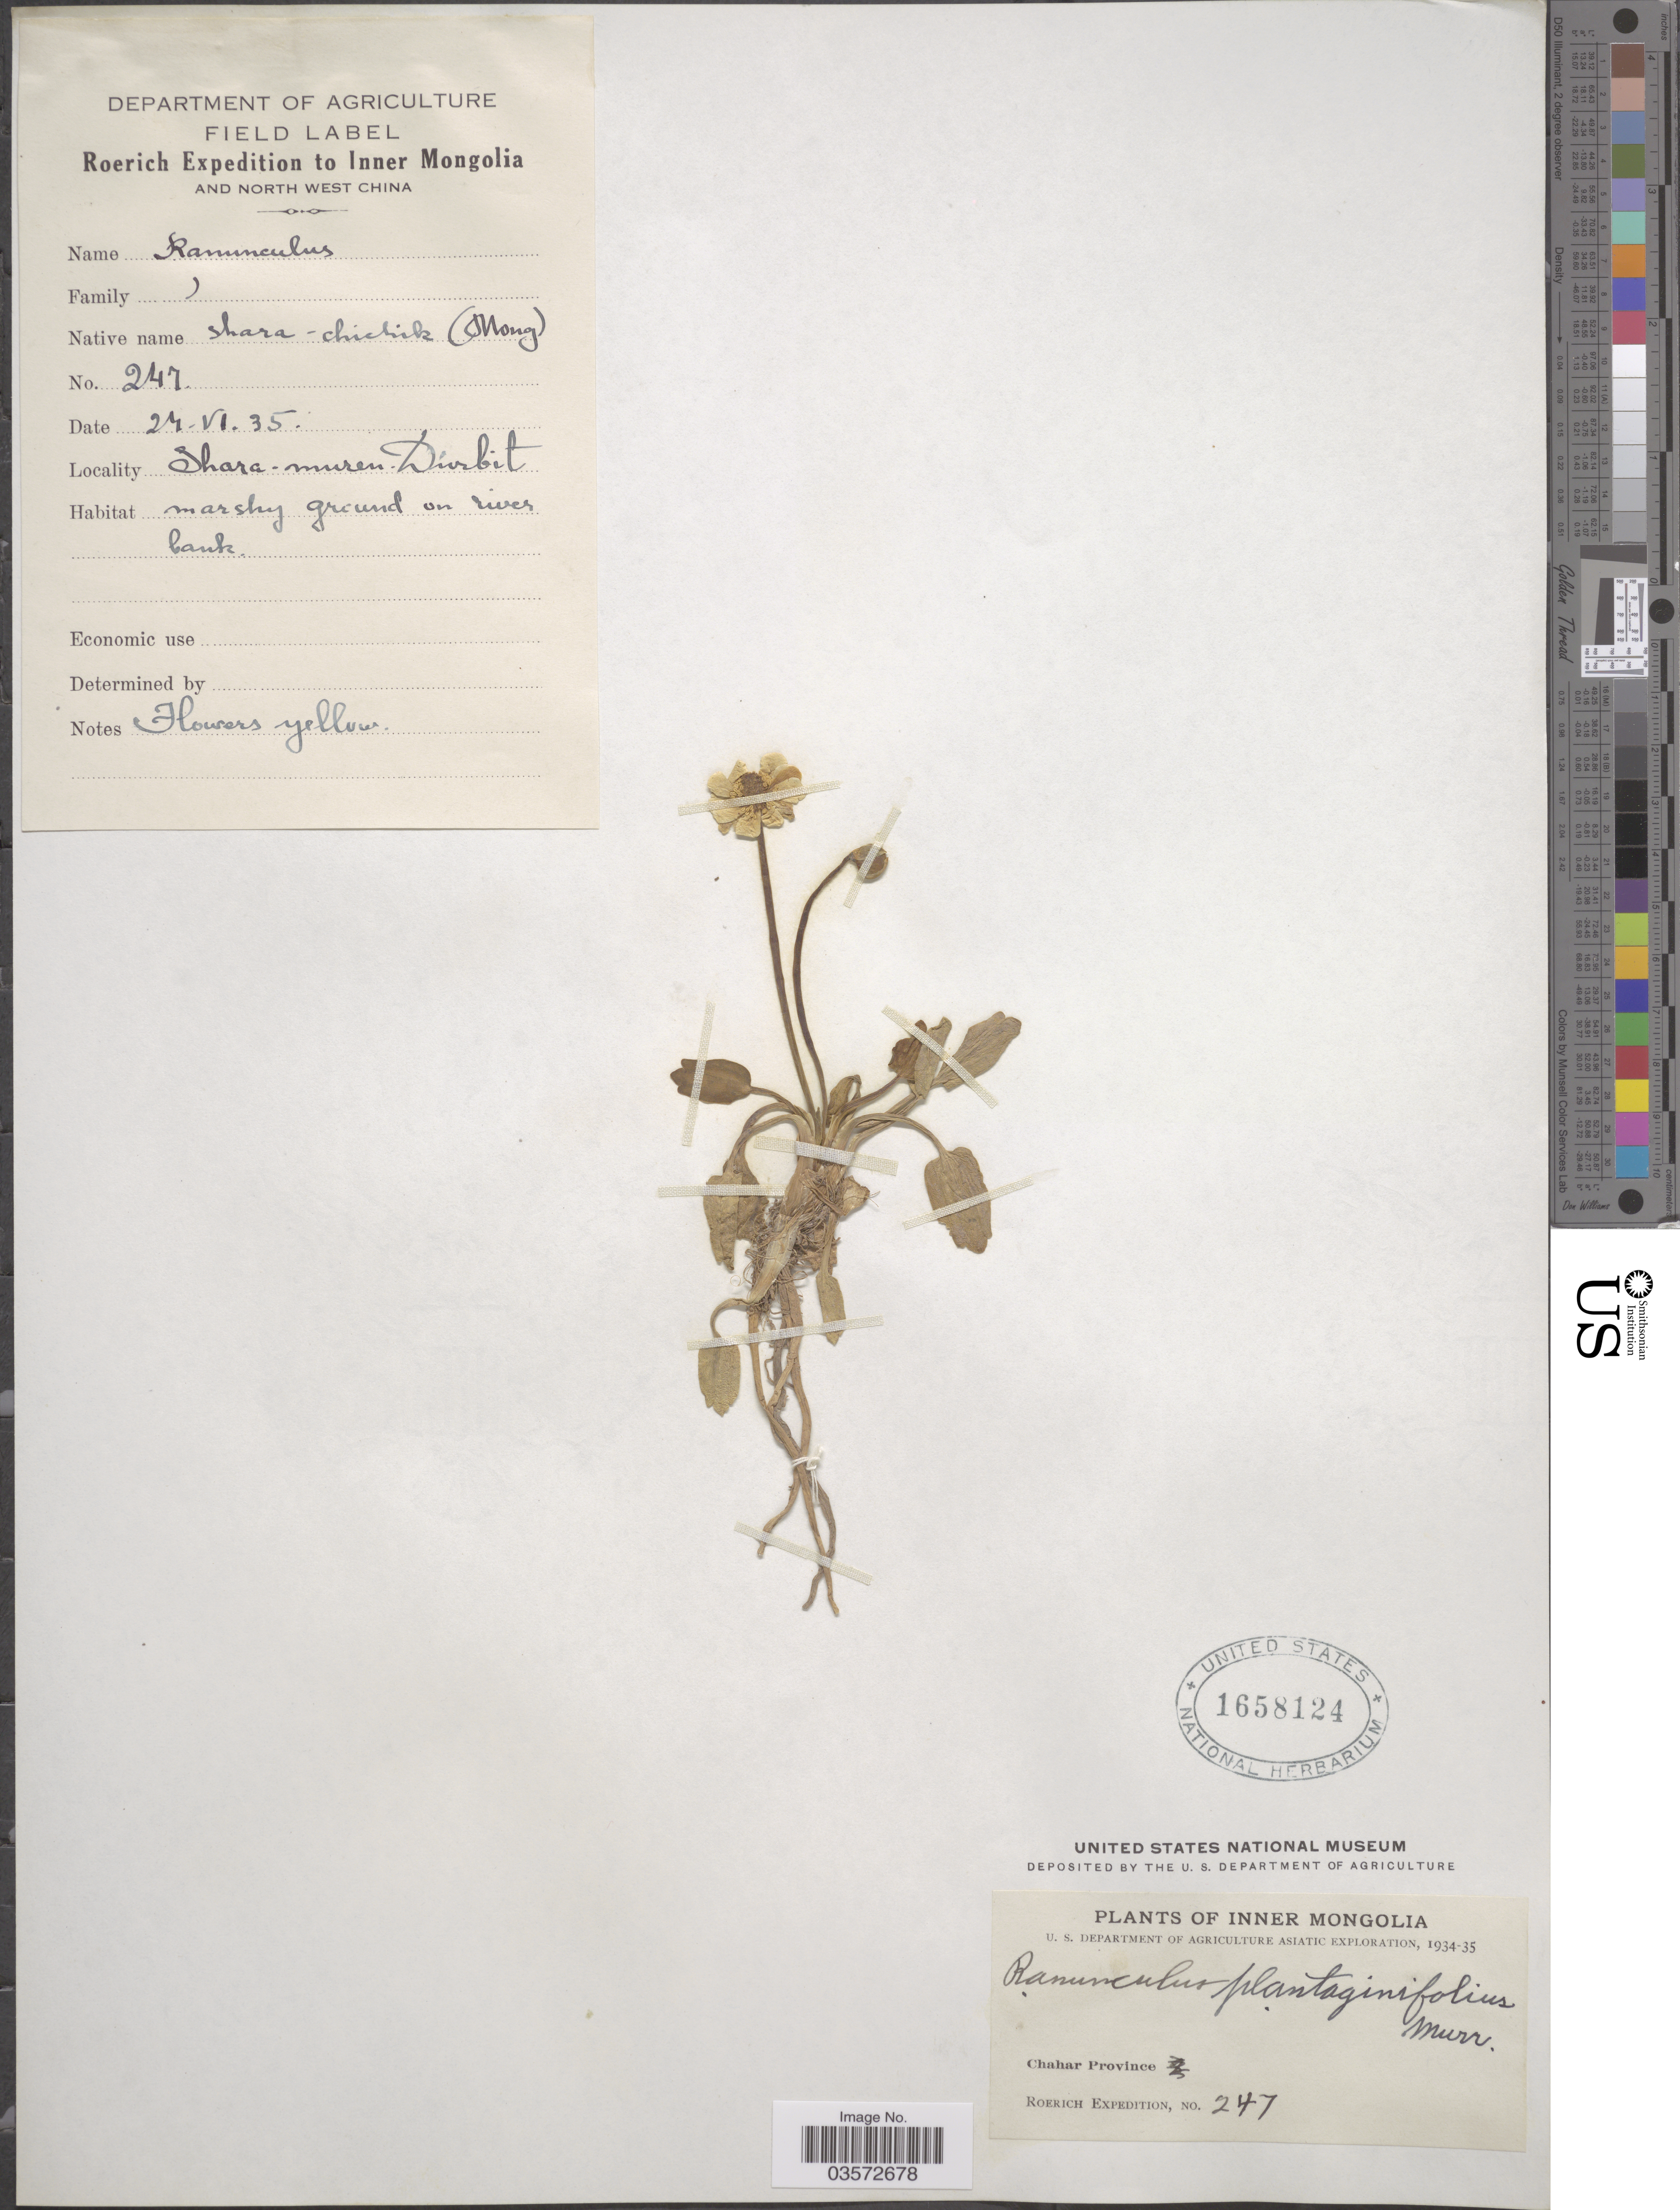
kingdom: Plantae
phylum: Tracheophyta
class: Magnoliopsida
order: Ranunculales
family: Ranunculaceae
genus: Ranunculus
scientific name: Ranunculus plantaginifolius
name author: Murray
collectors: Roerich Expedition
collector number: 247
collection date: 1935-06-24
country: China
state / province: Nei Monggol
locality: Chahar Province. Inner Mongolia and North West China. Shara-muren. Durbit.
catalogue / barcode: US 1658124